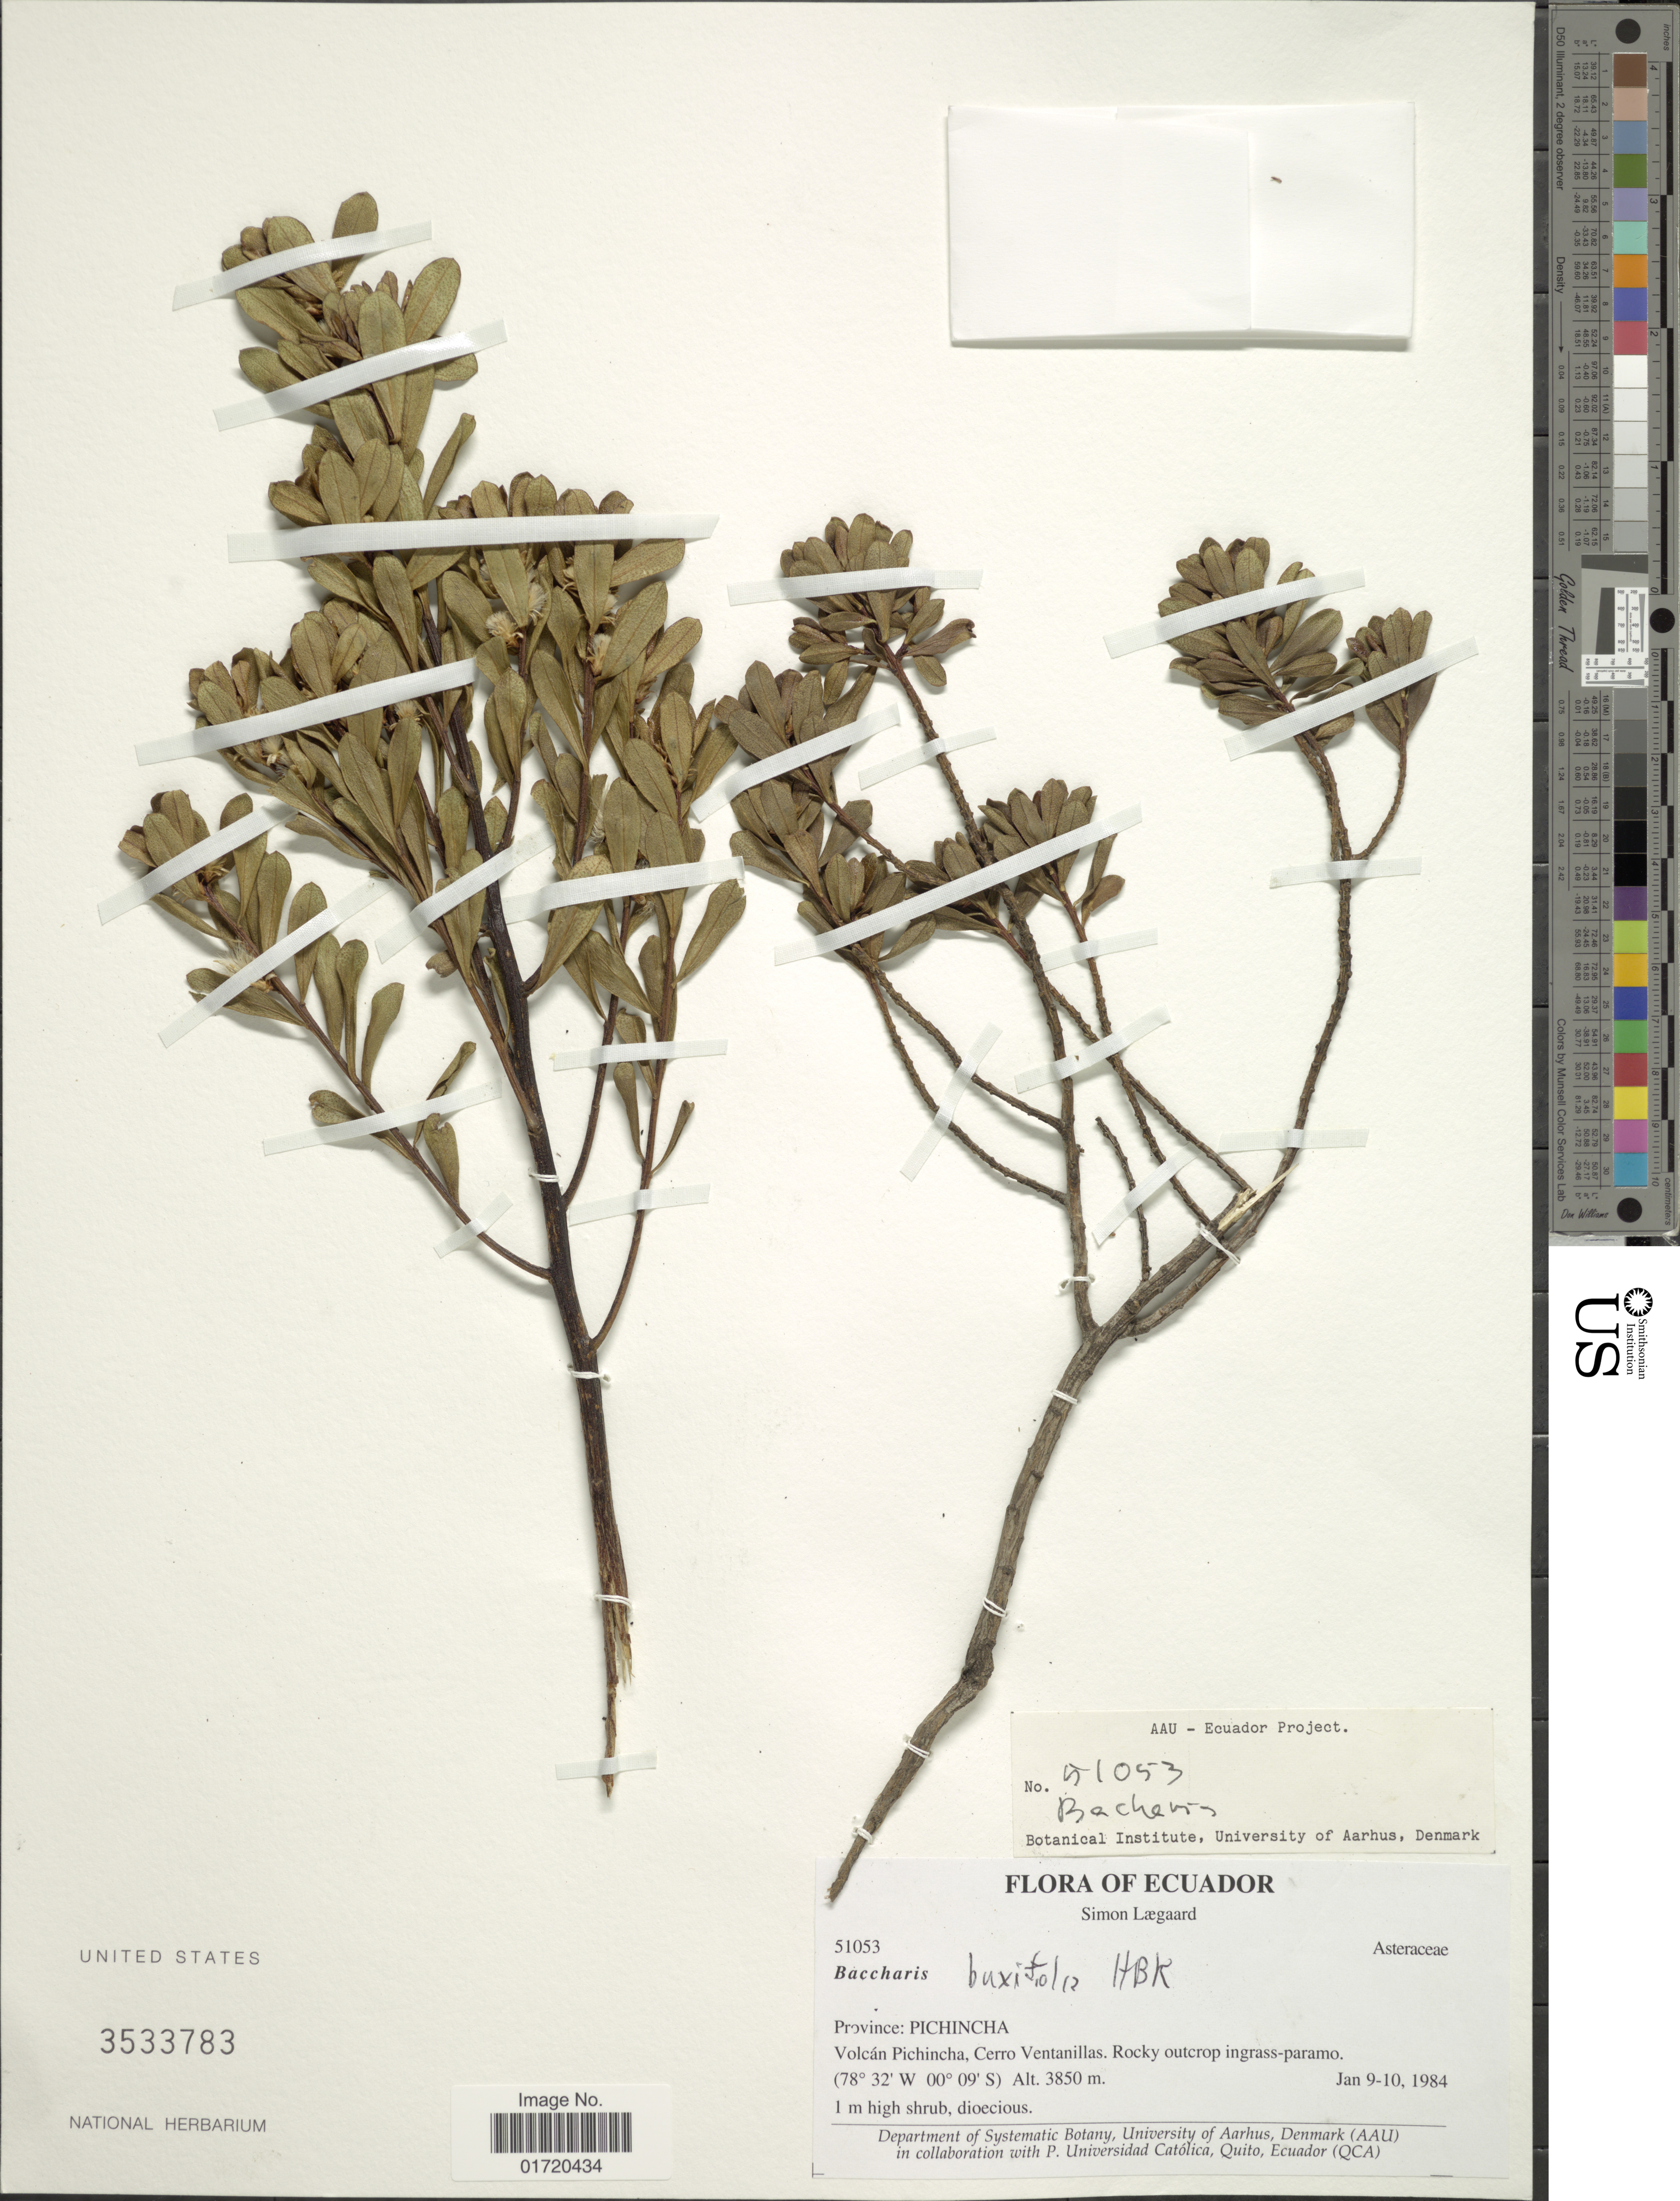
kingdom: Plantae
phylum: Tracheophyta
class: Magnoliopsida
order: Asterales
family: Asteraceae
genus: Baccharis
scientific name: Baccharis buxifolia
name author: (Lam.) Pers.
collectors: S. Lægaard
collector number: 51053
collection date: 1984-01-09/1984-01-10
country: Ecuador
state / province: Pichincha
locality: Volcan Pichincha, Cerro Ventanillas.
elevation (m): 3850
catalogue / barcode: US 3533783